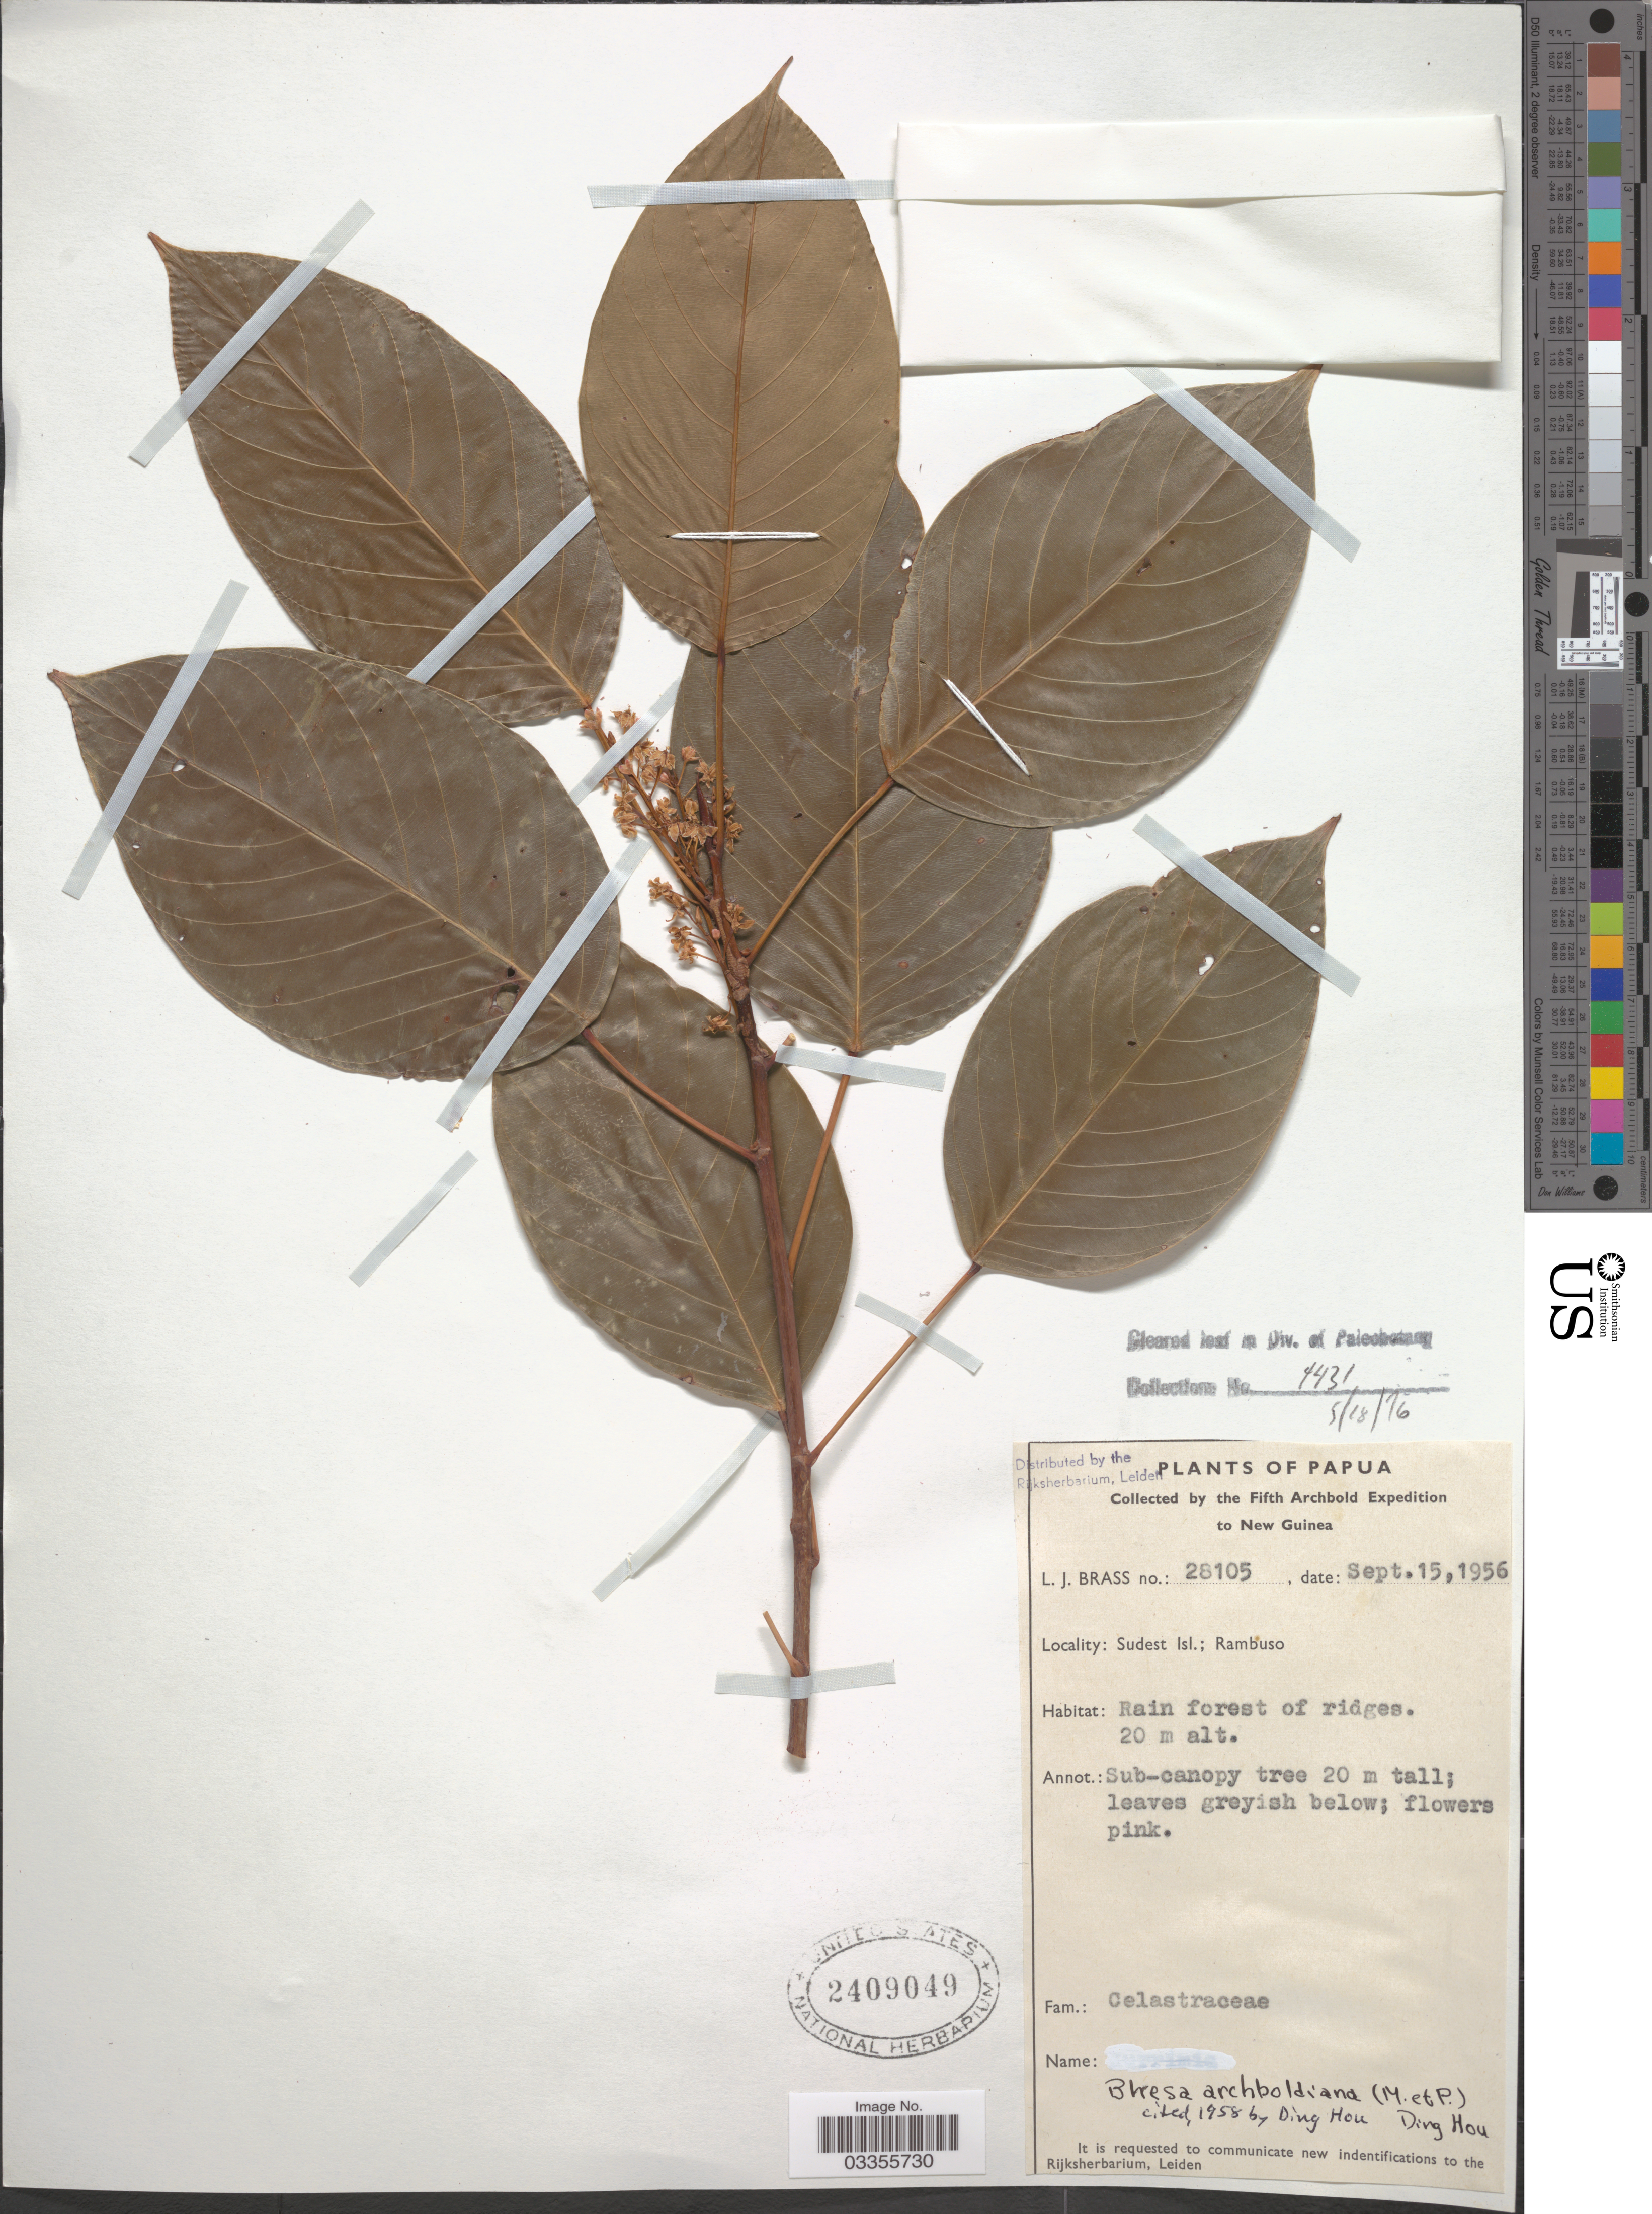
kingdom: Plantae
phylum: Tracheophyta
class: Magnoliopsida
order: Malpighiales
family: Centroplacaceae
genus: Bhesa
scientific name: Bhesa archboldiana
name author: Ding Hou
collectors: L. J. Brass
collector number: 28105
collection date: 1956-09-15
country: Papua New Guinea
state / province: Milne Bay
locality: Papua. New Guinea. Sudest Isl.; Rambuso.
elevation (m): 20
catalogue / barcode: US 2409049